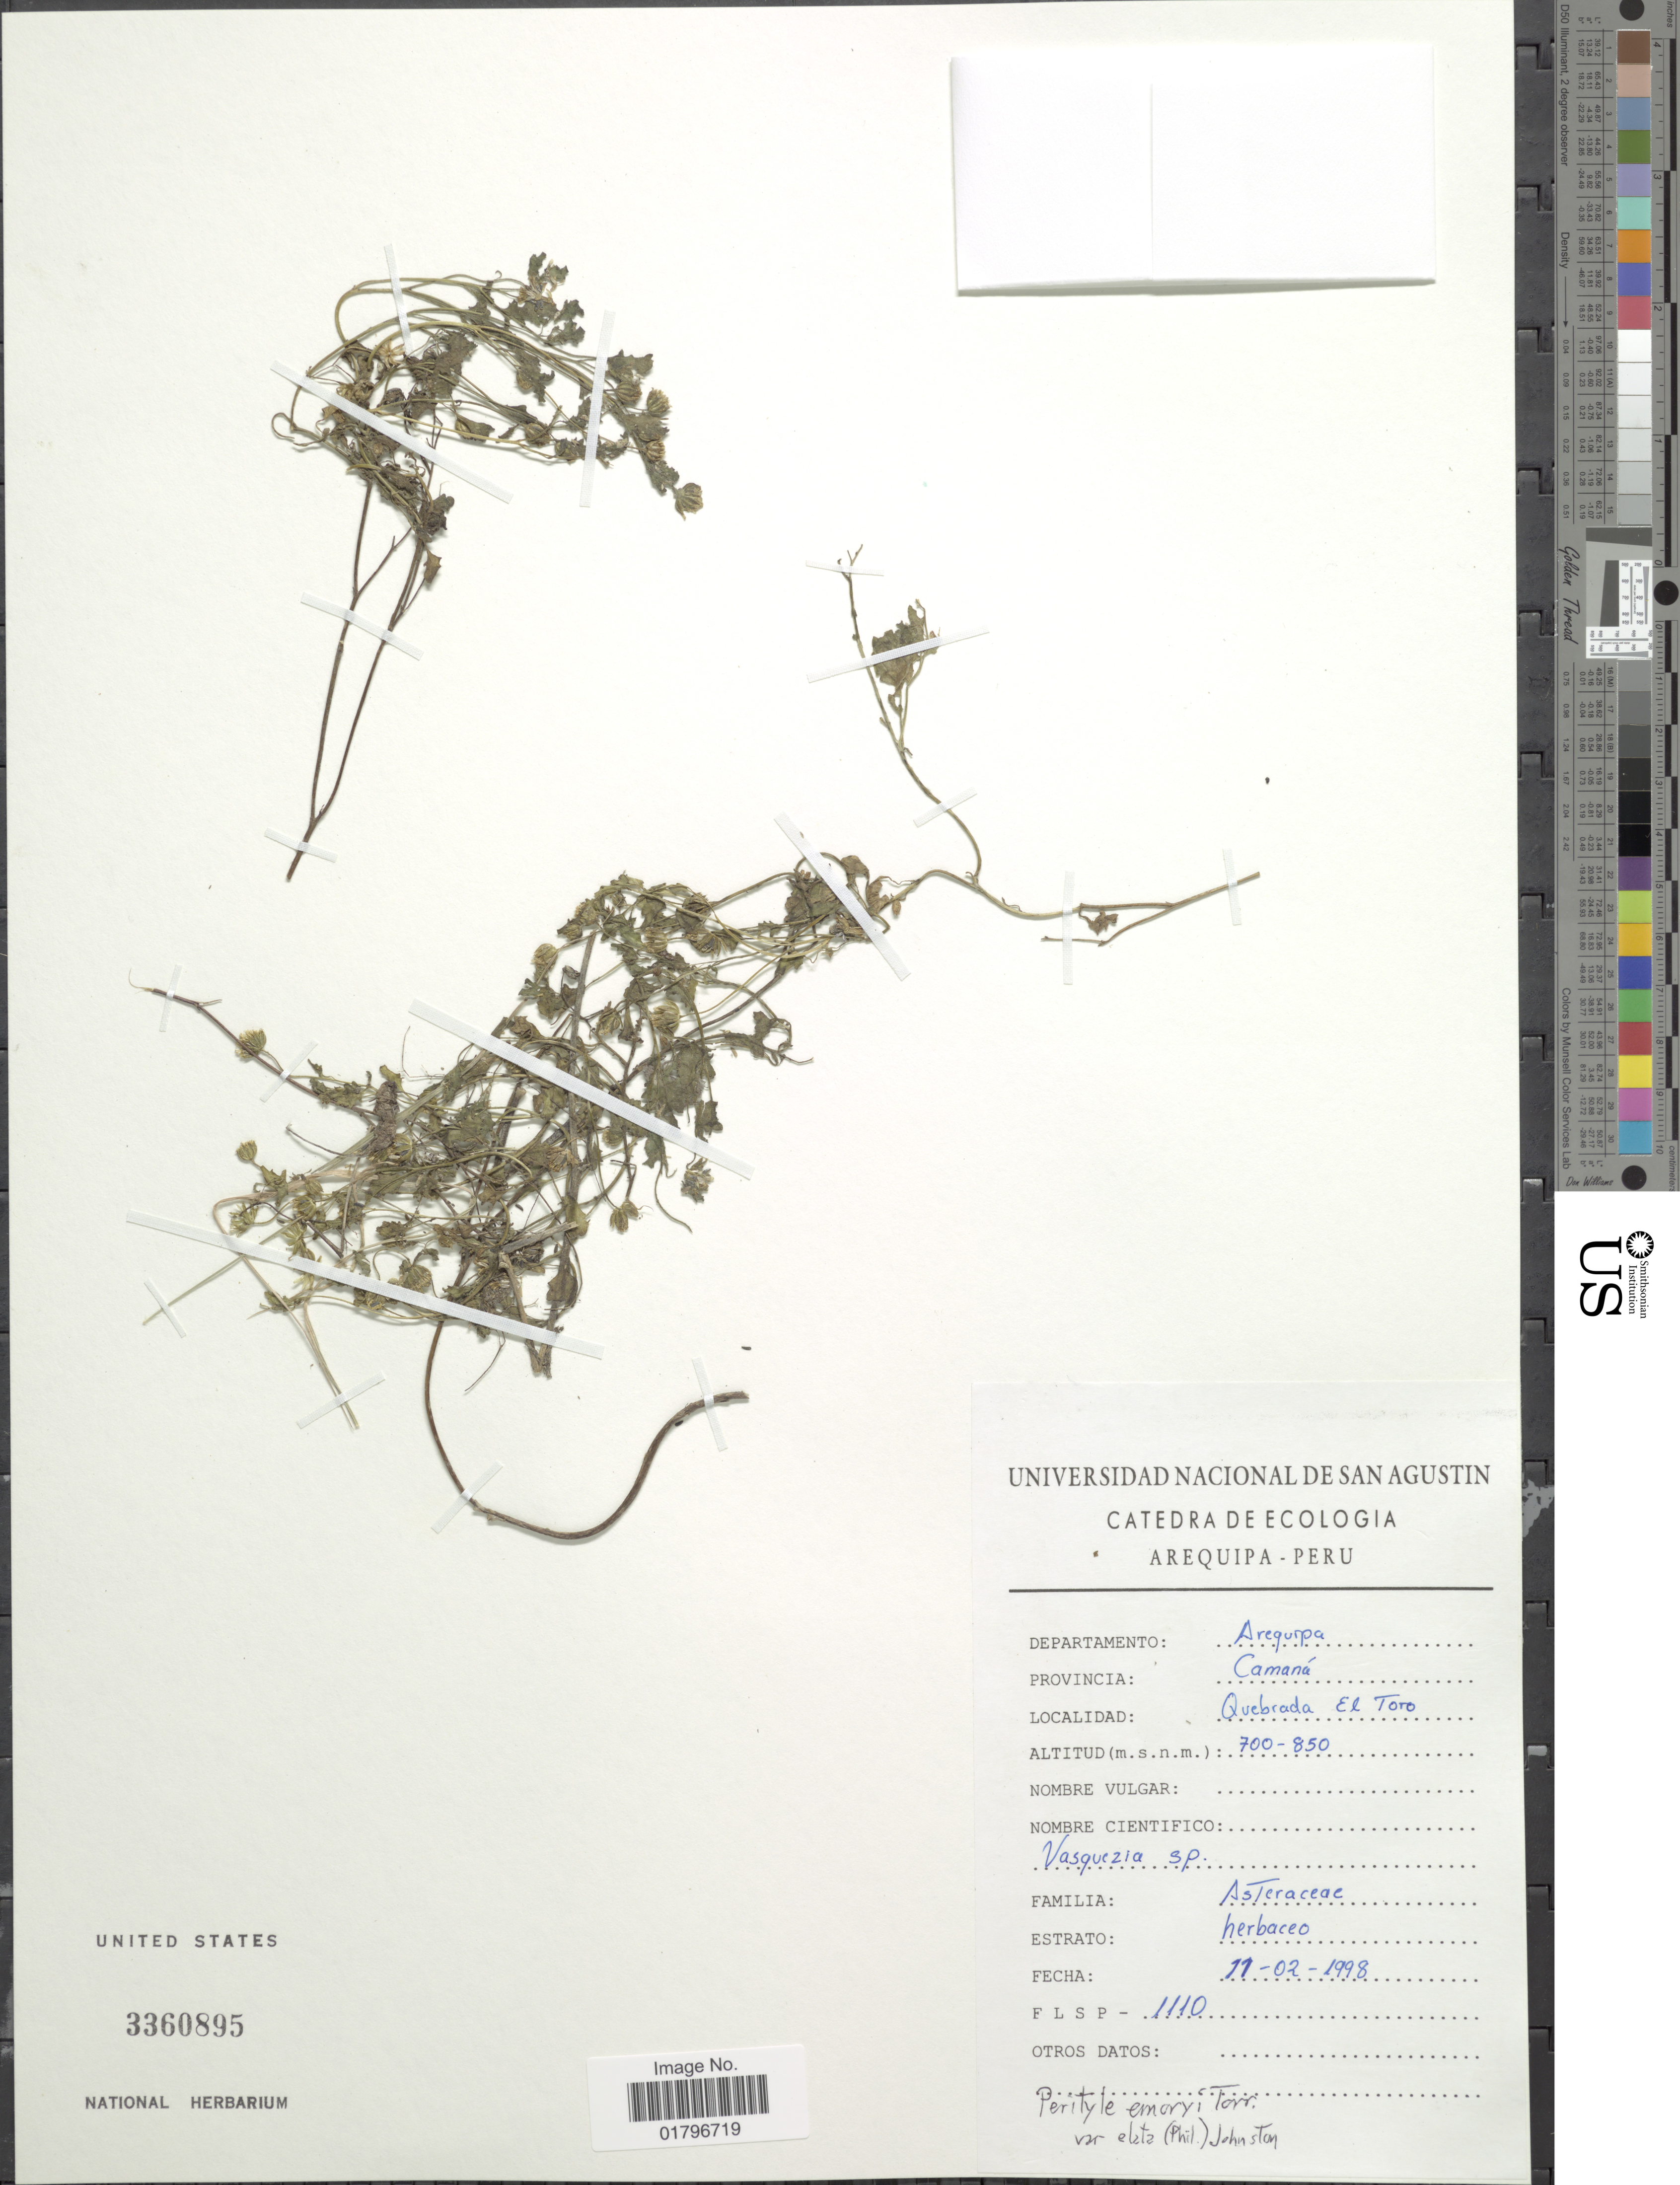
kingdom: Plantae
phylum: Tracheophyta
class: Magnoliopsida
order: Asterales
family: Asteraceae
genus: Perityle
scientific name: Perityle emoryi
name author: Torr.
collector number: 1110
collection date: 1998-02-11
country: Peru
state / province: Arequipa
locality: Departamento: Arequipa. Provincia: Camaná. Quebrada El Toro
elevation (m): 700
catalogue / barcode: US 3360895